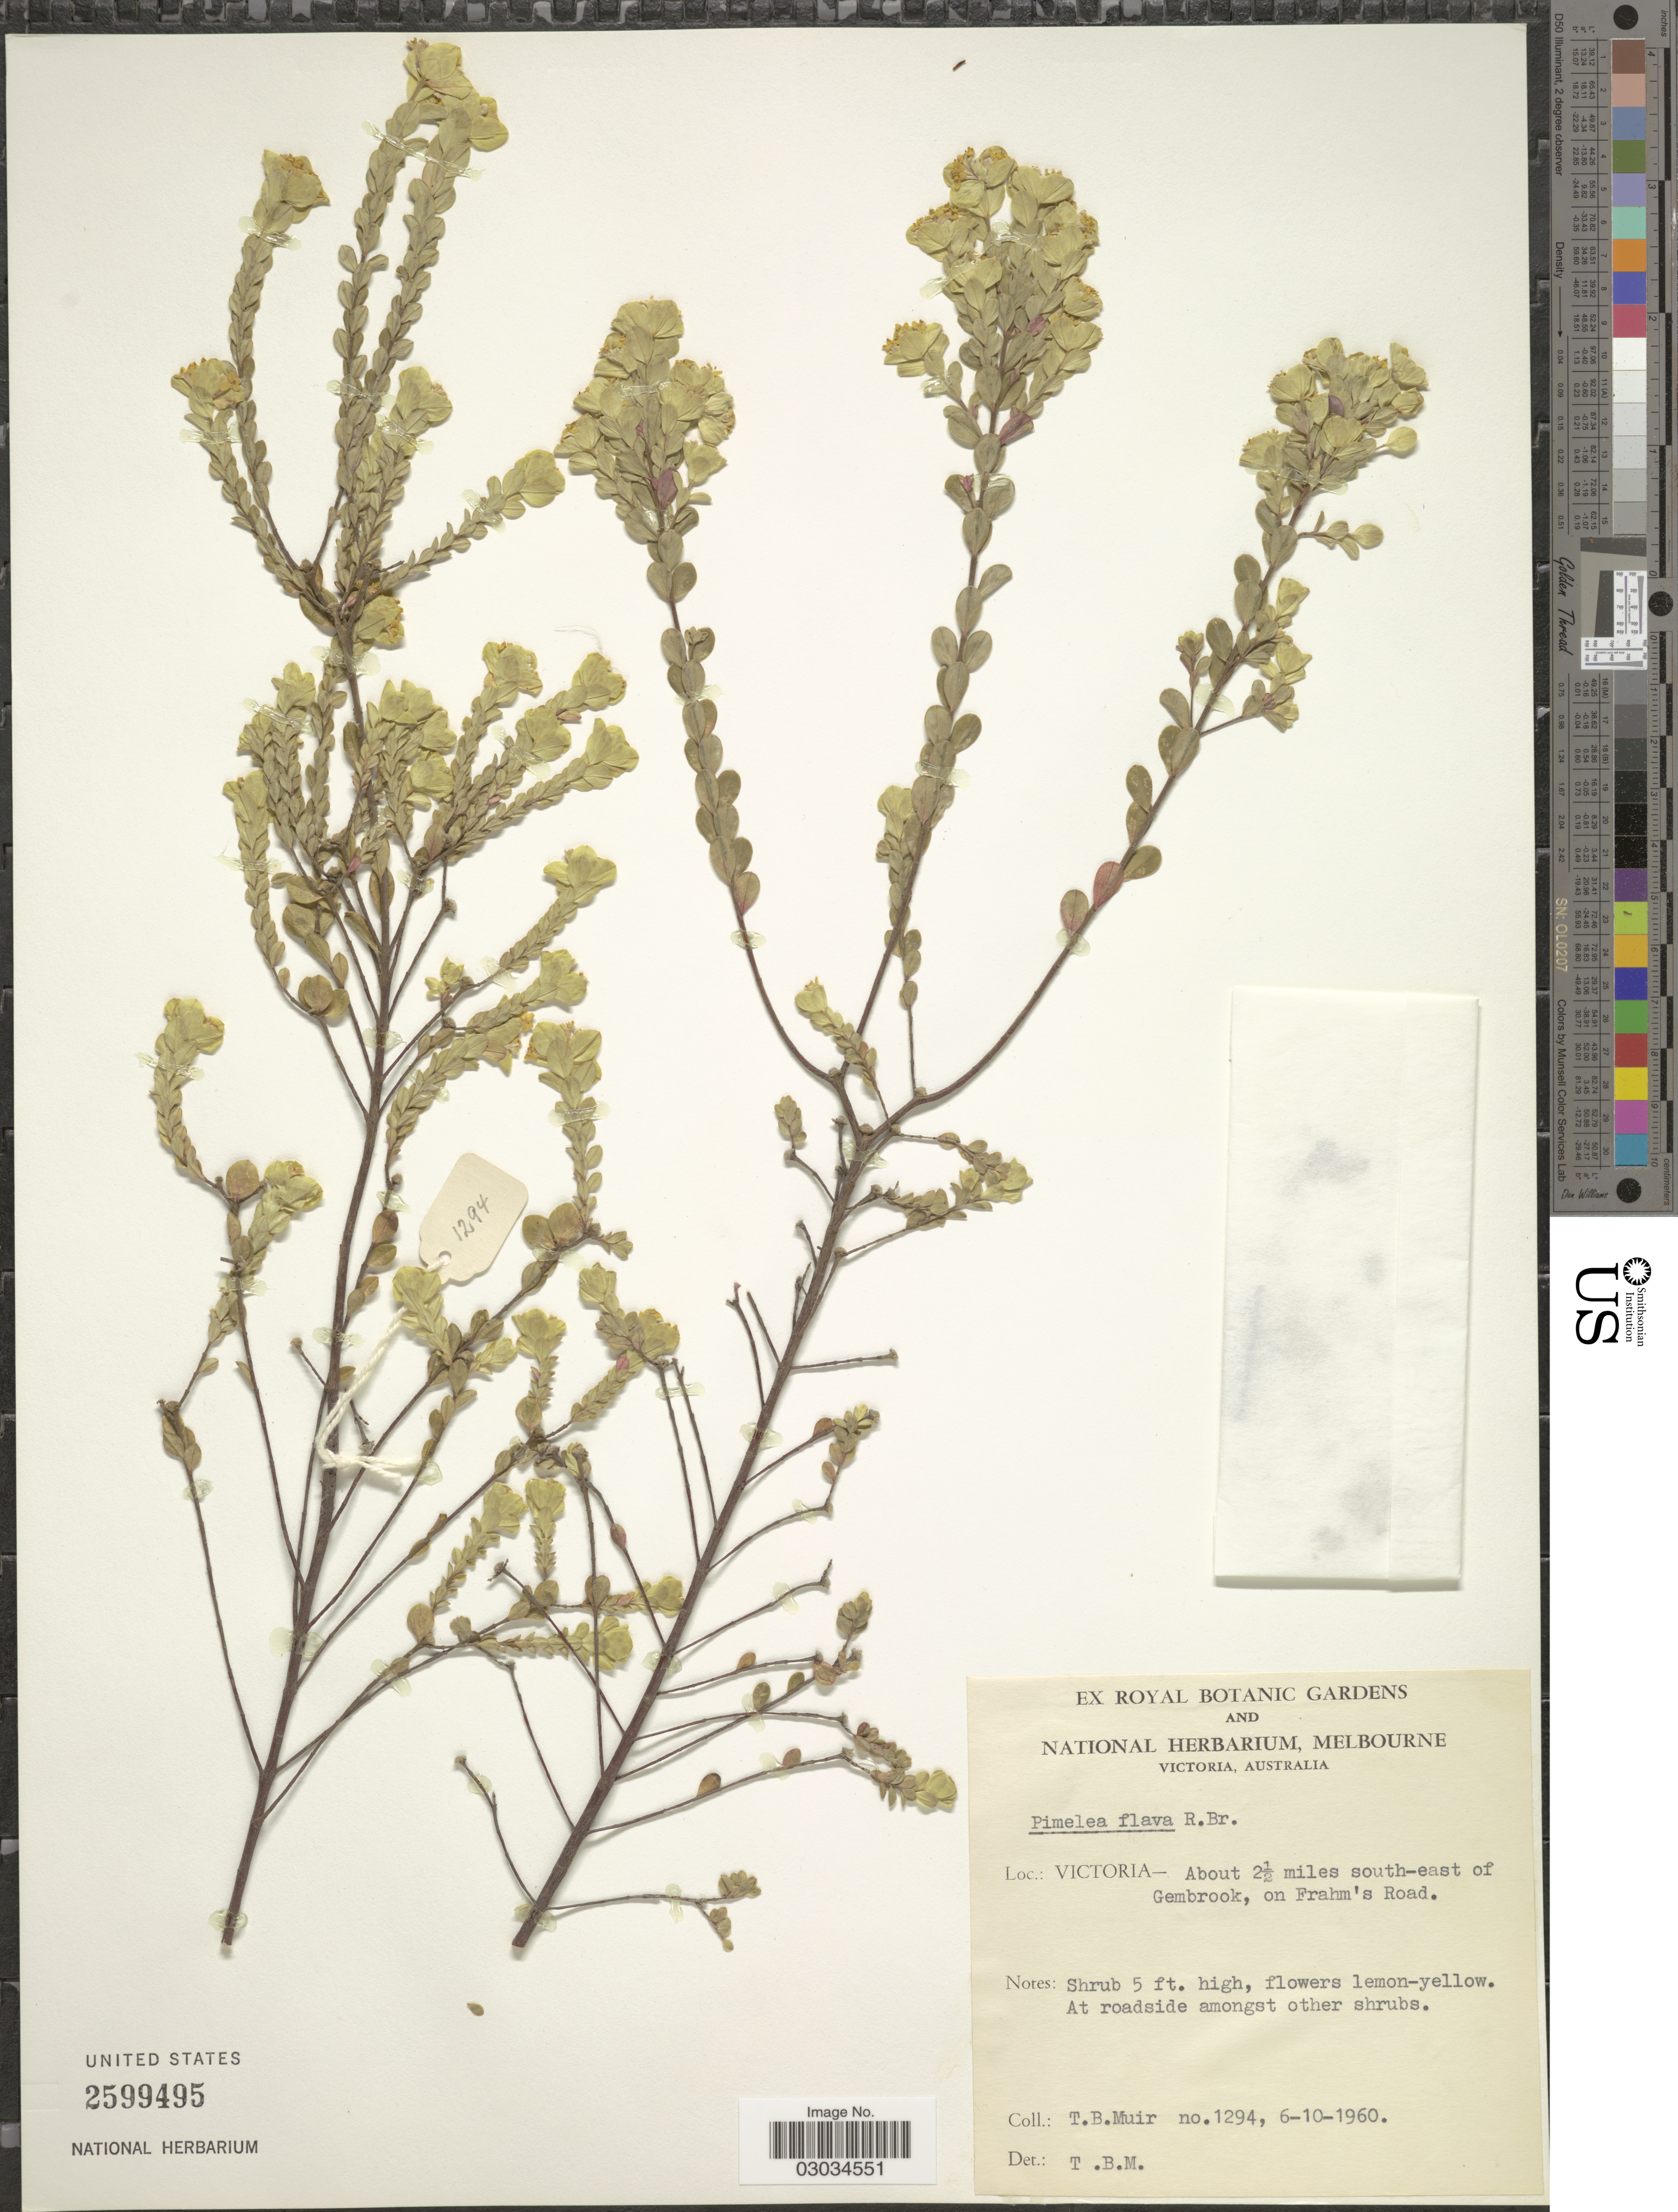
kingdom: Plantae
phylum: Tracheophyta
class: Magnoliopsida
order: Malvales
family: Thymelaeaceae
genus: Pimelea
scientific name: Pimelea flava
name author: R. Br.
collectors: T. Muir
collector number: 1294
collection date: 1960-10-06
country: Australia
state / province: Victoria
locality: Victoria - About 2½ miles south-east of Gembrook, on Frahm's Road.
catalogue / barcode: US 2599495